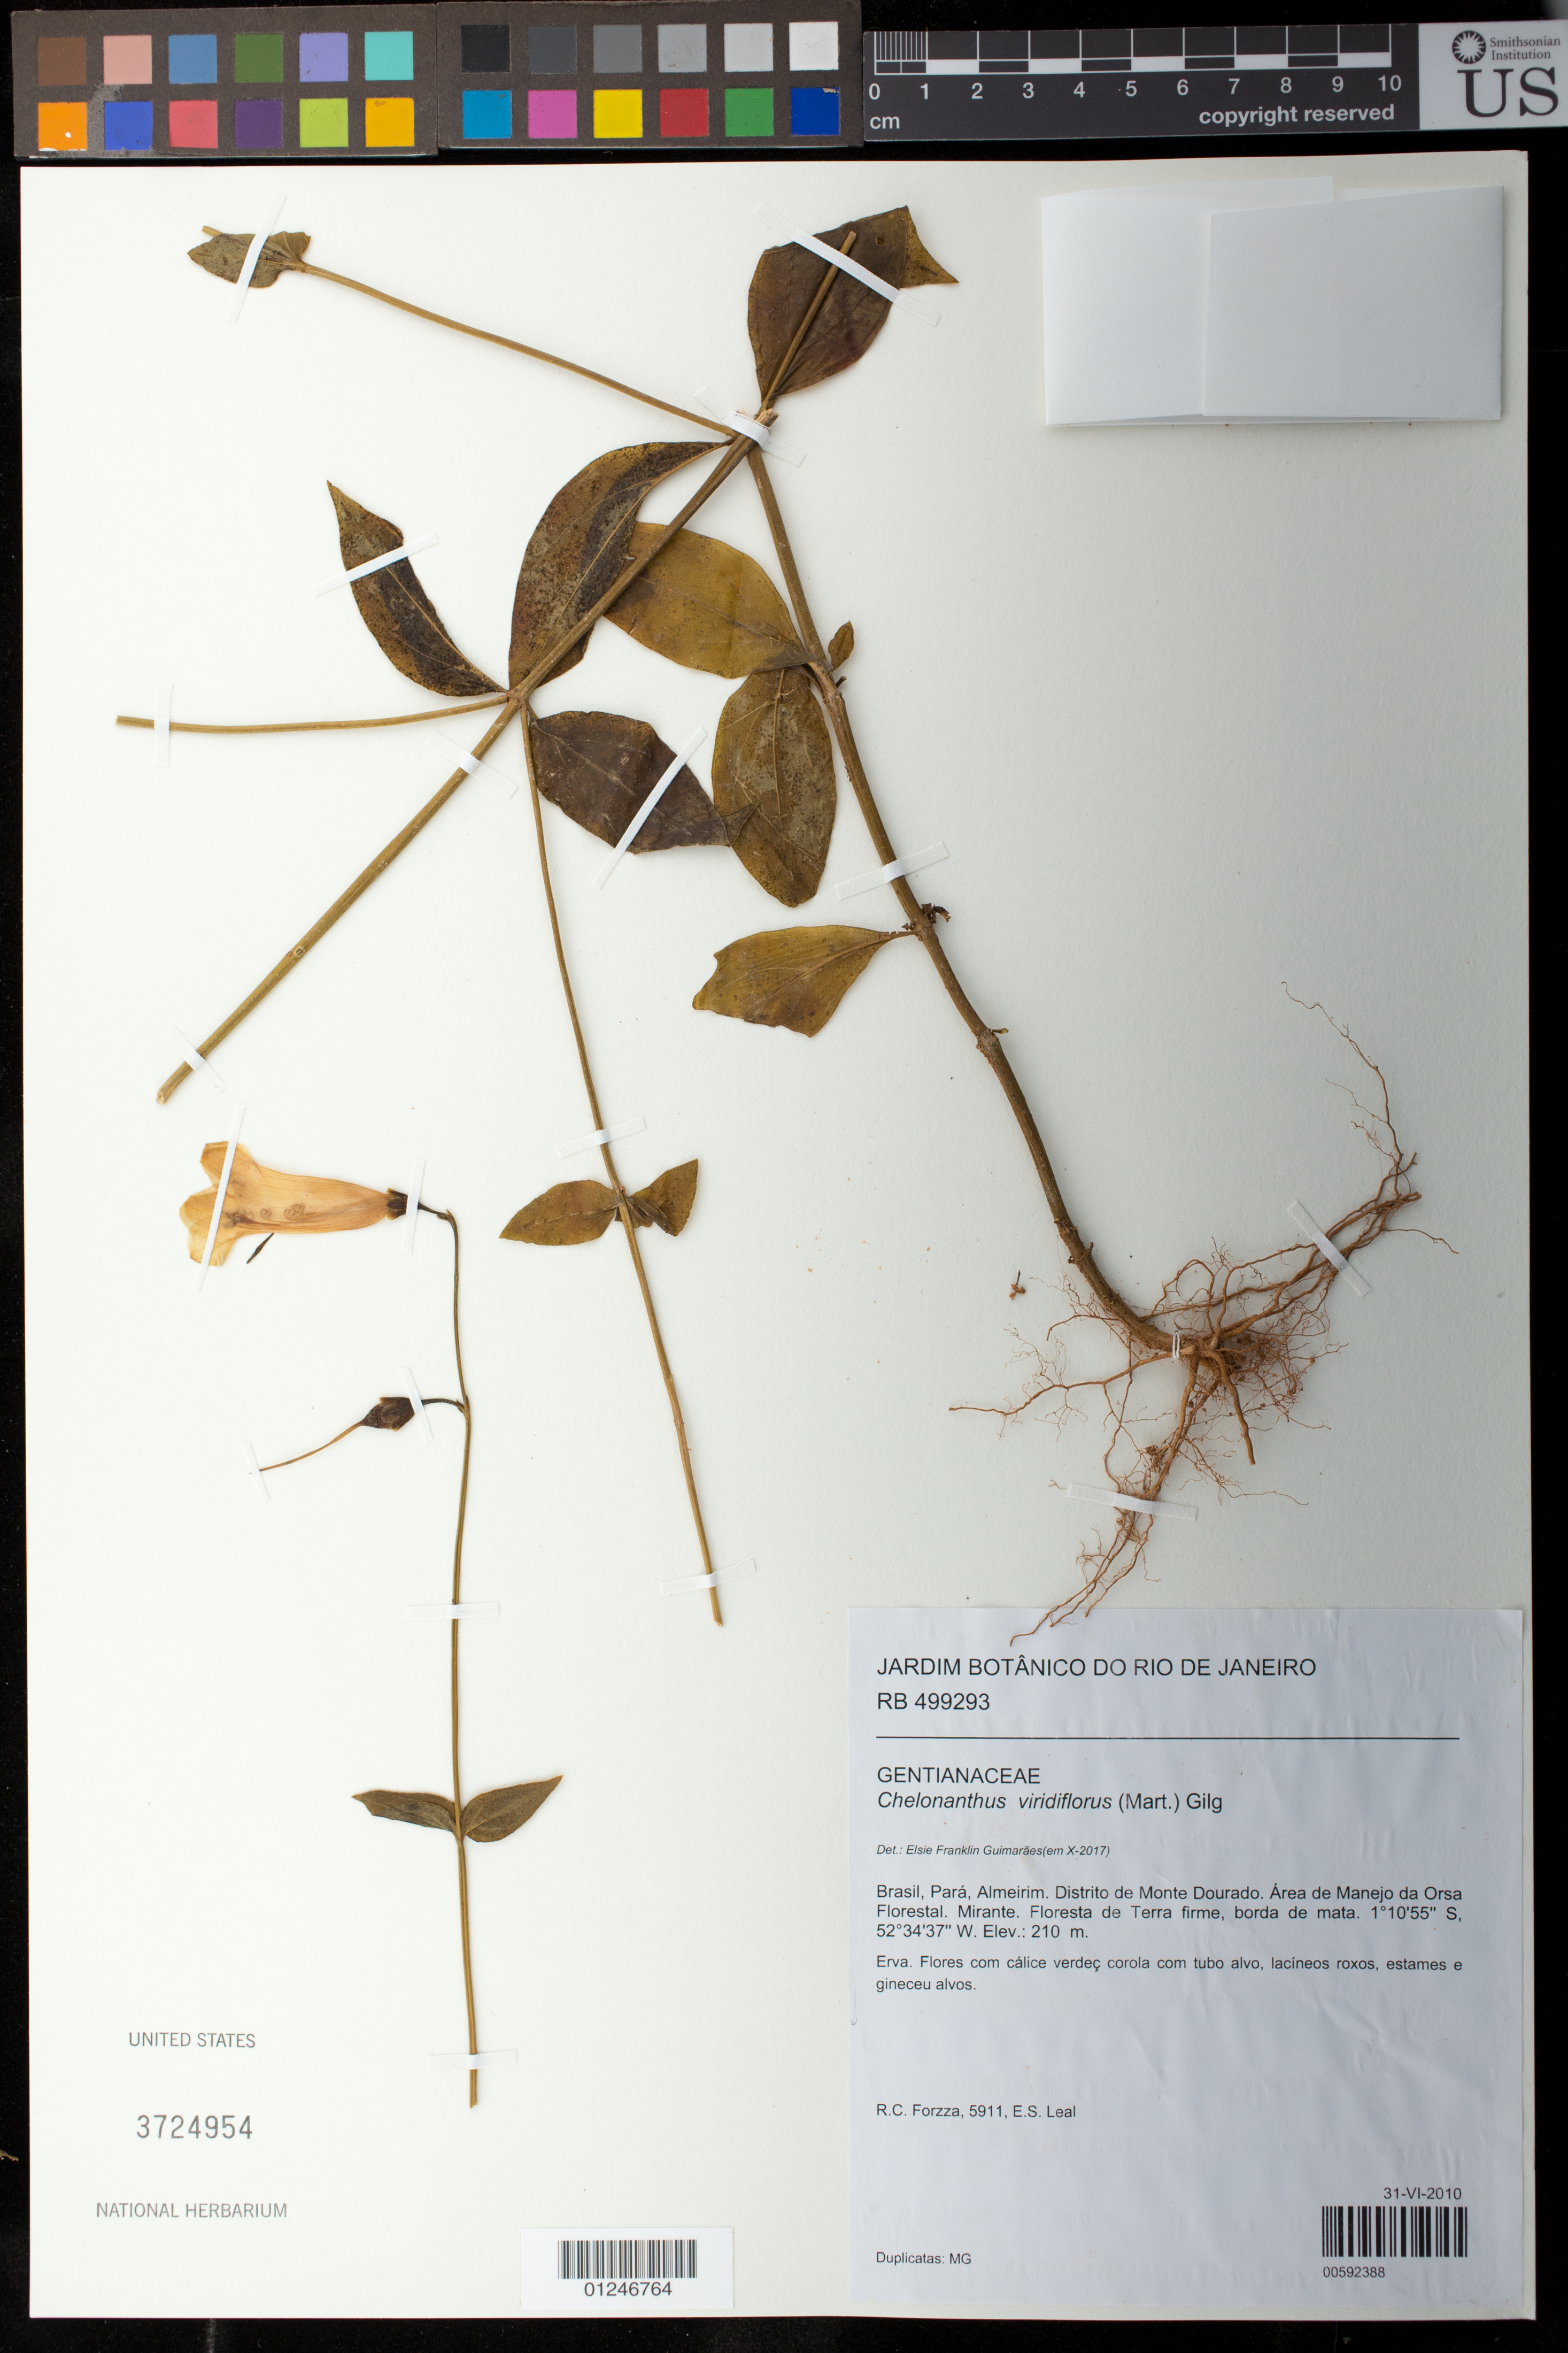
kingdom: Plantae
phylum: Tracheophyta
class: Magnoliopsida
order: Gentianales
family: Gentianaceae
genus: Chelonanthus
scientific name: Chelonanthus viridiflorus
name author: (Mart.) Gilg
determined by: Guimarães, E. F.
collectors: R. C. Forzza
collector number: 5911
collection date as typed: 31 Jun 2010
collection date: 2010-06-30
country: Brazil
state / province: Pará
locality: Distrito de Monte Dourado. Area de Manejo da Orsa Florestal.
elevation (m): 210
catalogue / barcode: US 3724954